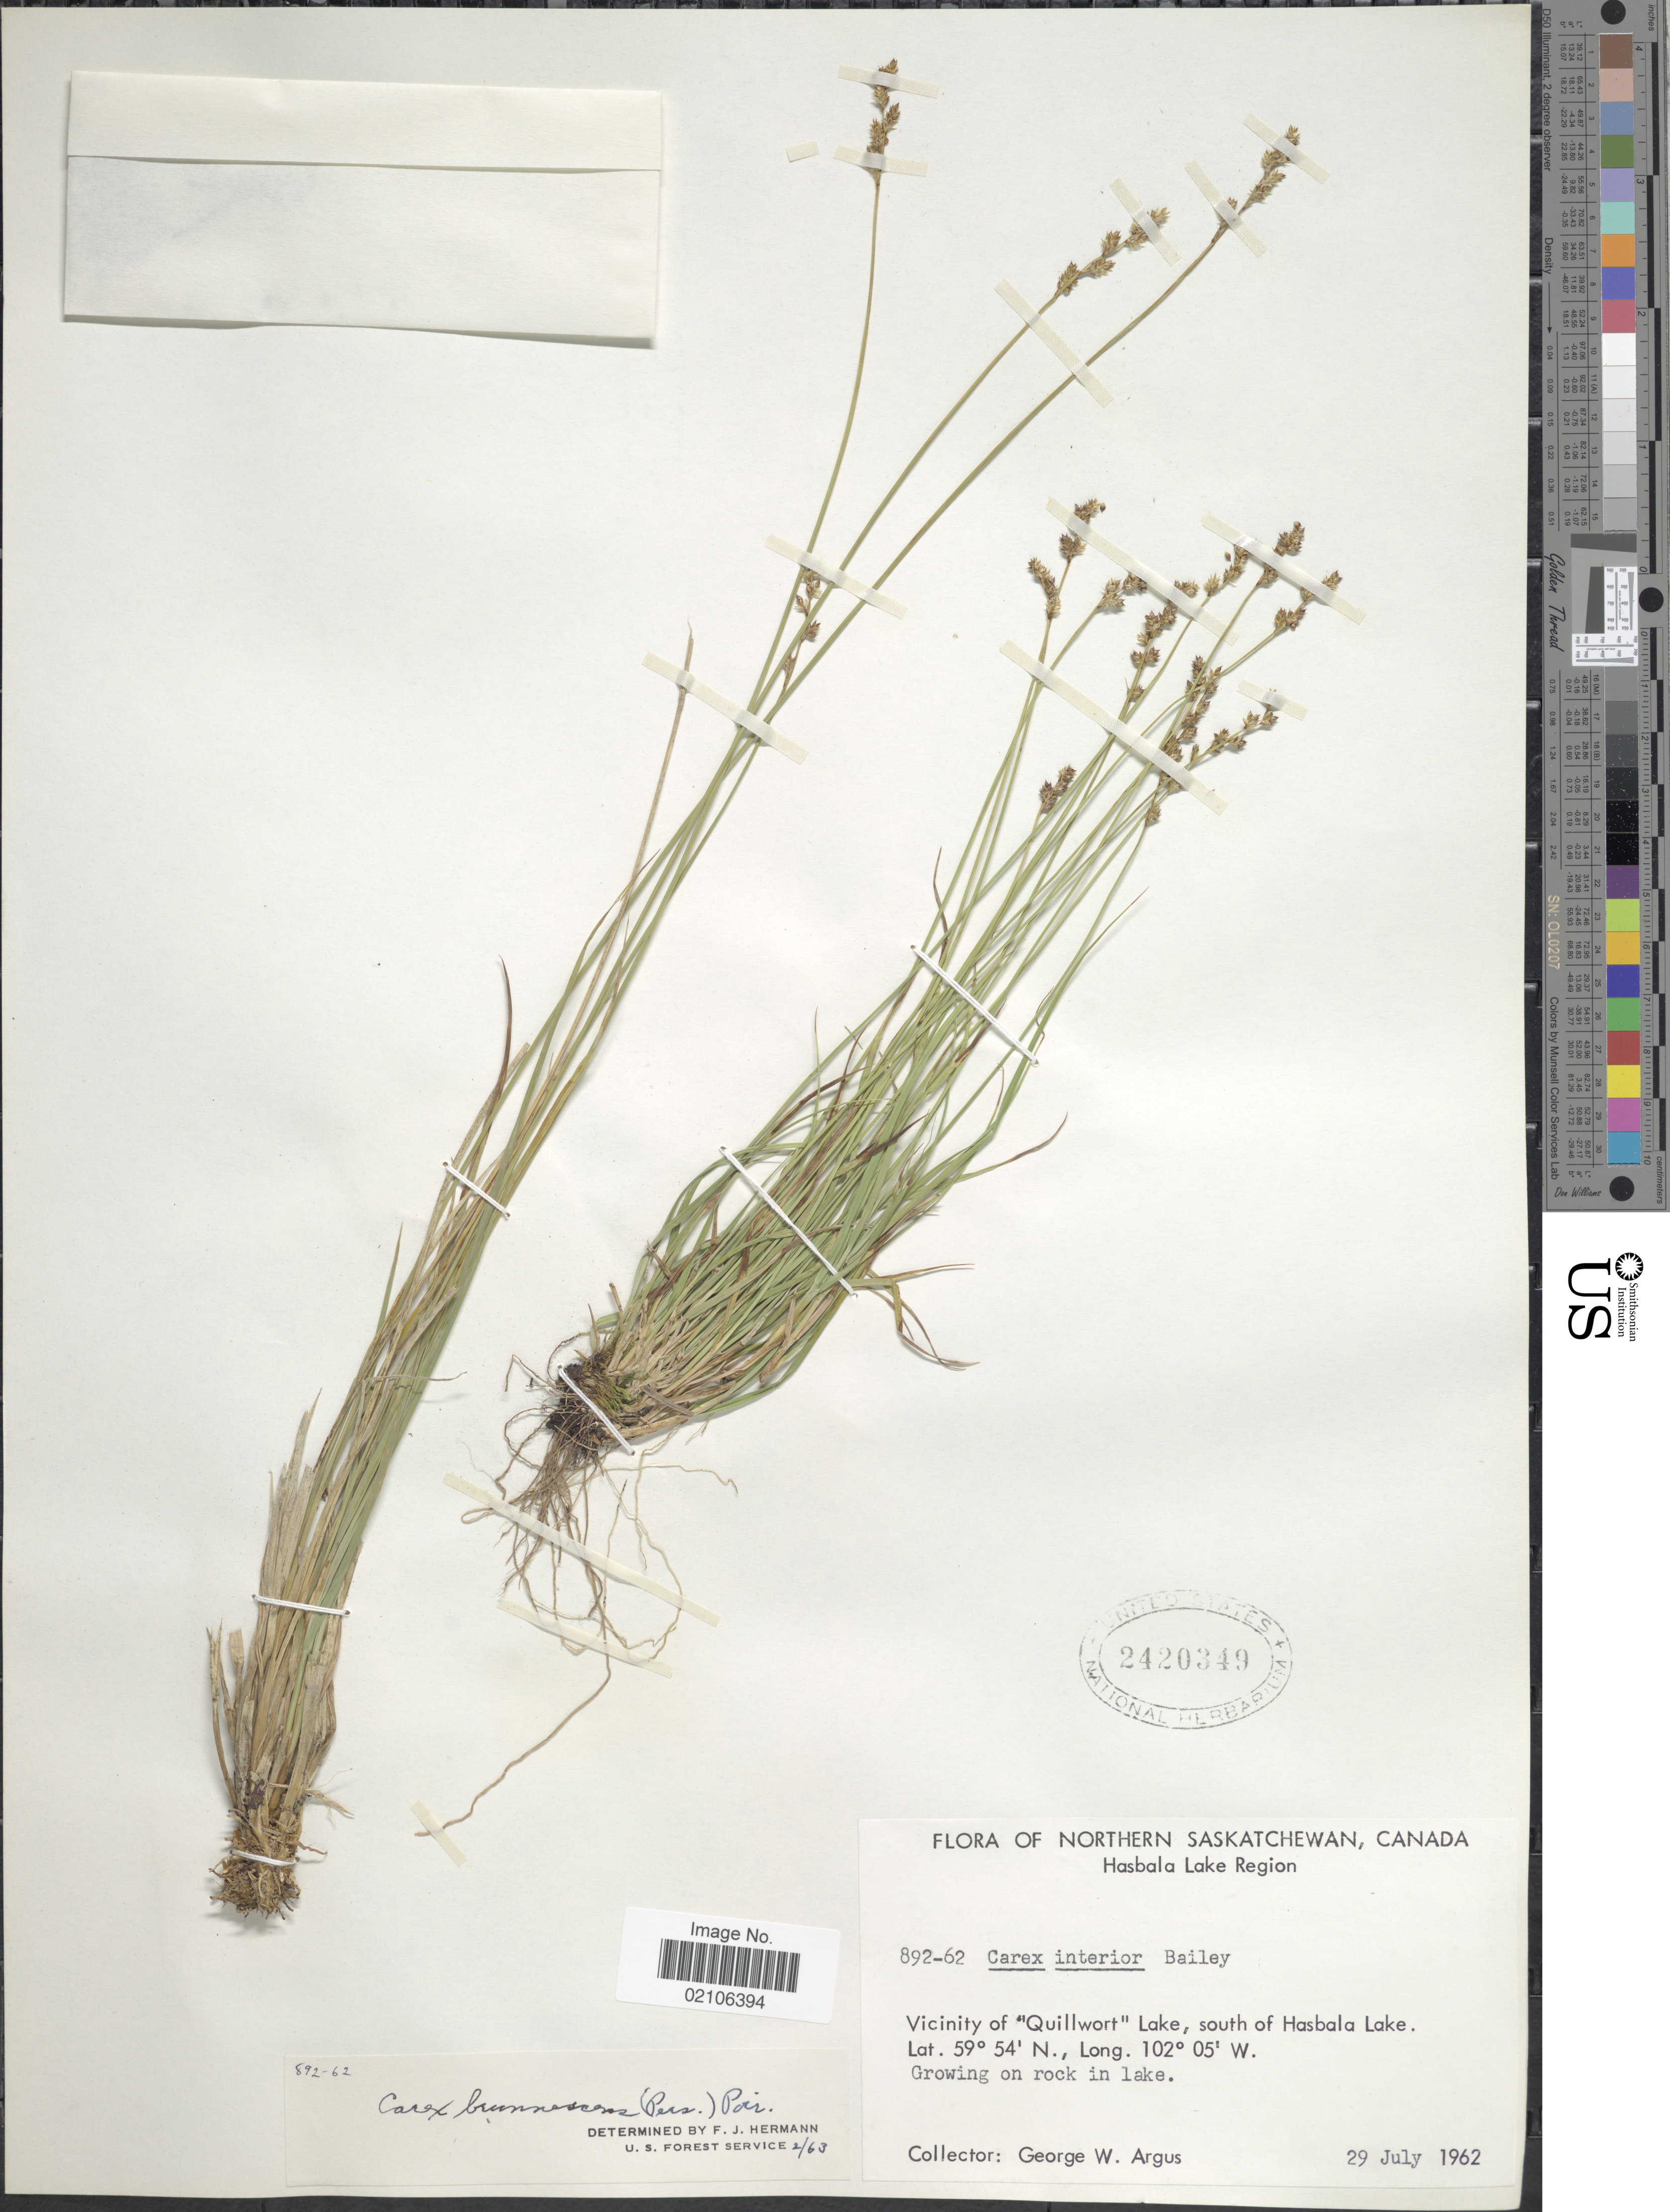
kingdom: Plantae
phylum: Tracheophyta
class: Liliopsida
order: Poales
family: Cyperaceae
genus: Carex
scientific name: Carex brunnescens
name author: (Pers.) Poir.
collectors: G. W. Argus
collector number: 892-62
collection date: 1962-07-29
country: Canada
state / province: Saskatchewan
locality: Northern Saskatchewan, Hasbala Lake Region, Vicinity of "Quillwort" Lake, south of Hasbala Lake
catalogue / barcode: US 2420349